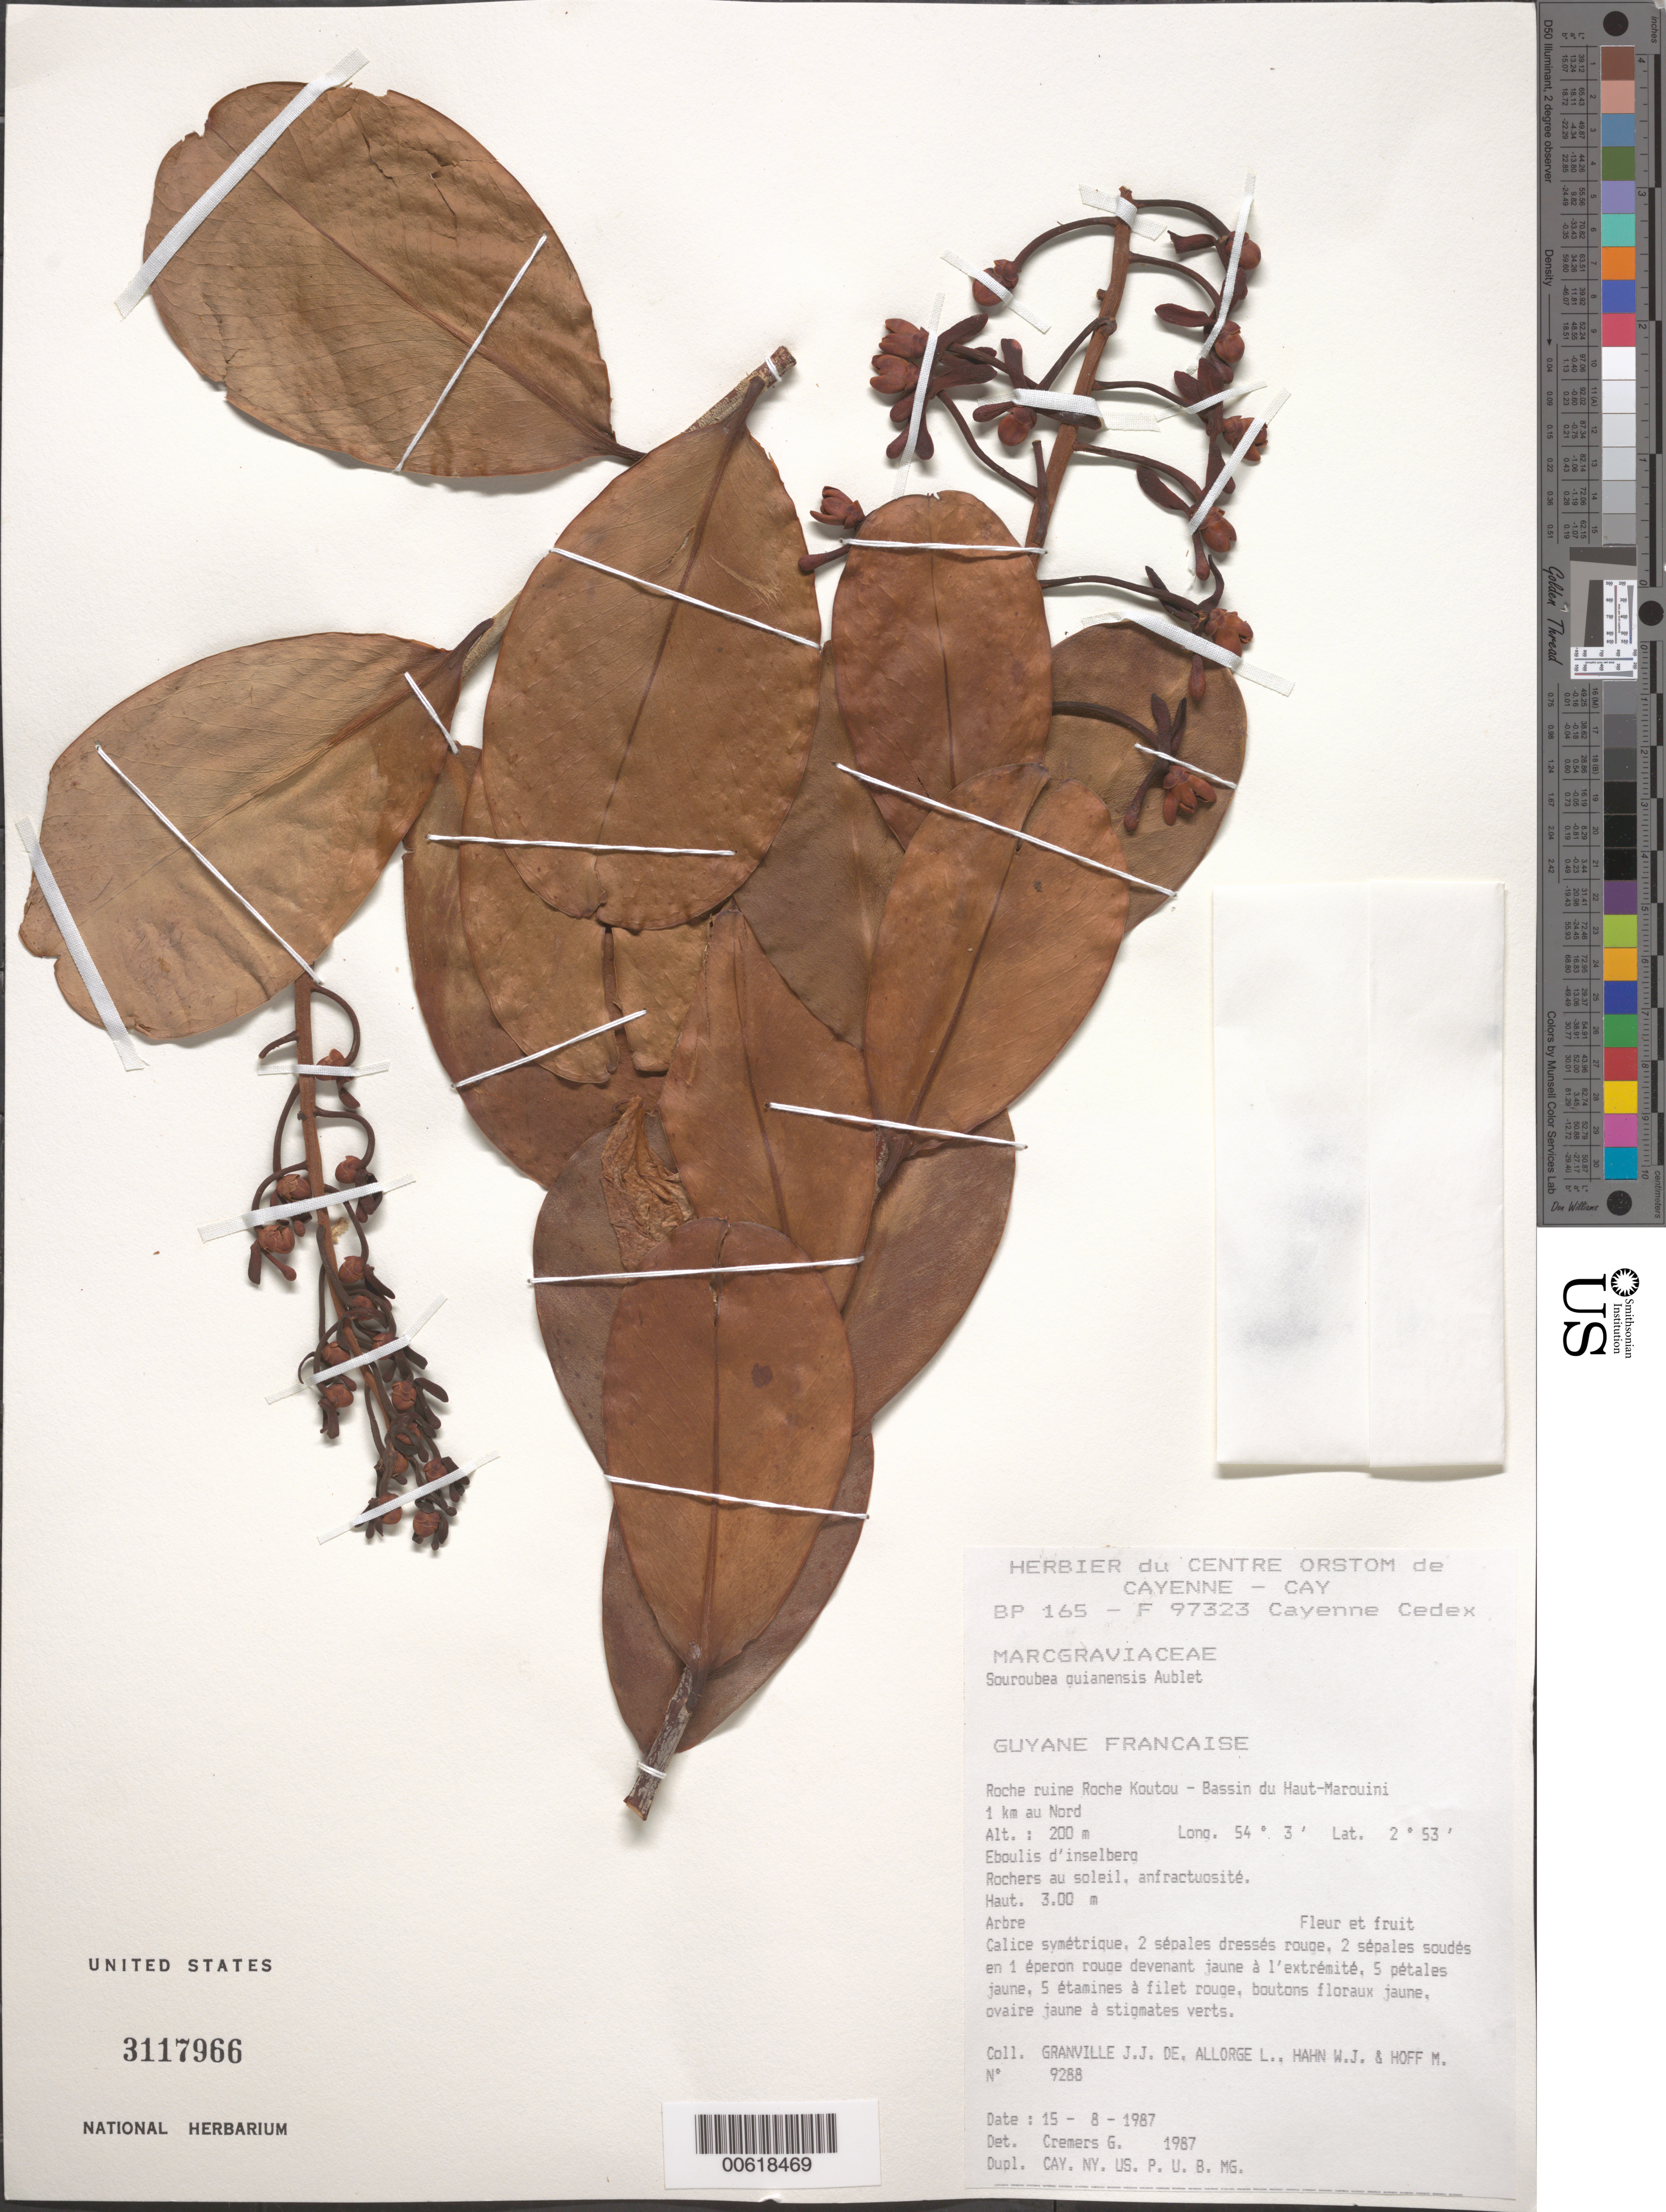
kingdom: Plantae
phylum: Tracheophyta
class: Magnoliopsida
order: Ericales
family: Marcgraviaceae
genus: Souroubea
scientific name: Souroubea guianensis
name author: Aubl.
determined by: Cremers, Georges A.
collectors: J.-J. de Granville, L. Allorge, W. J. Hahn & M. Hoff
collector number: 9288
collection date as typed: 15-Aug-87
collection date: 1987-08-15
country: French Guiana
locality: Roche Koutou, Bassin du Haut-Marouini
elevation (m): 200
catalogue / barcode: US 3117966